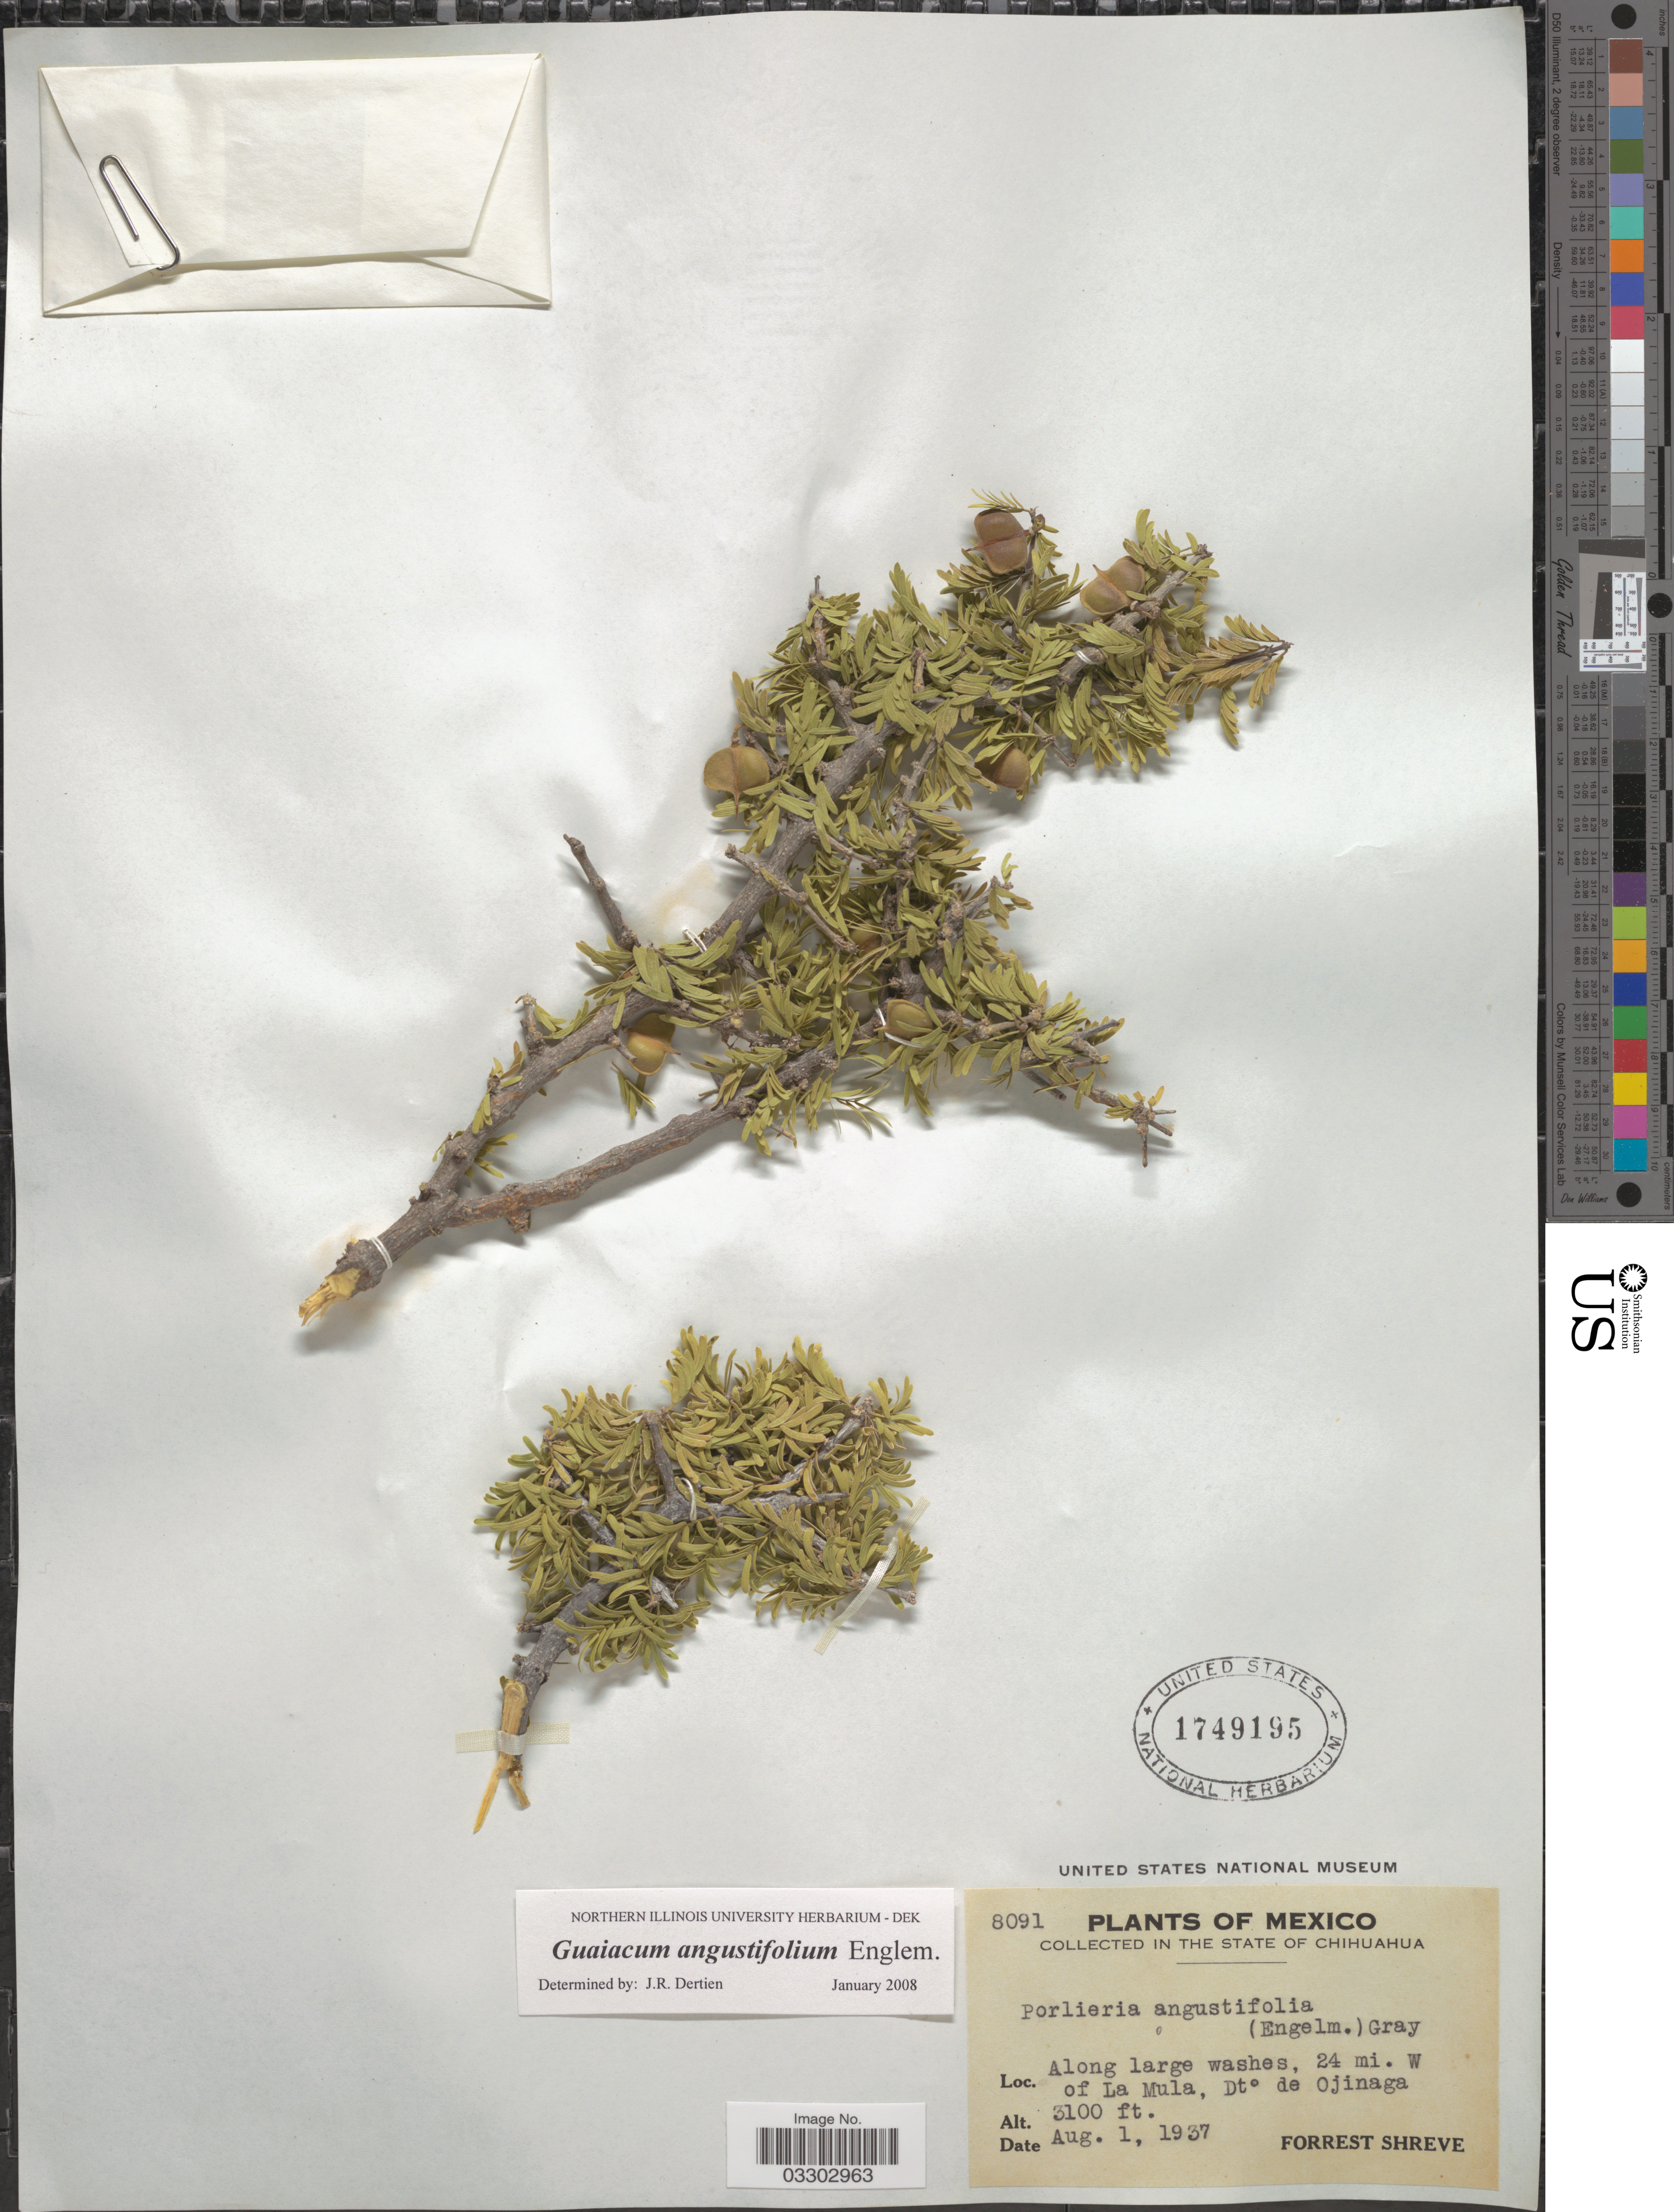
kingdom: Plantae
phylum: Tracheophyta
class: Magnoliopsida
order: Zygophyllales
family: Zygophyllaceae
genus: Guaiacum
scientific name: Guaiacum angustifolium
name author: Engelm.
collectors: F. Shreve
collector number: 8091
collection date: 1937-08-01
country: Mexico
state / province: Chihuahua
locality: Along large washes, 24 mi. W of La Mula, Dt° de Ojinaga.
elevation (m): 945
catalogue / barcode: US 1749195